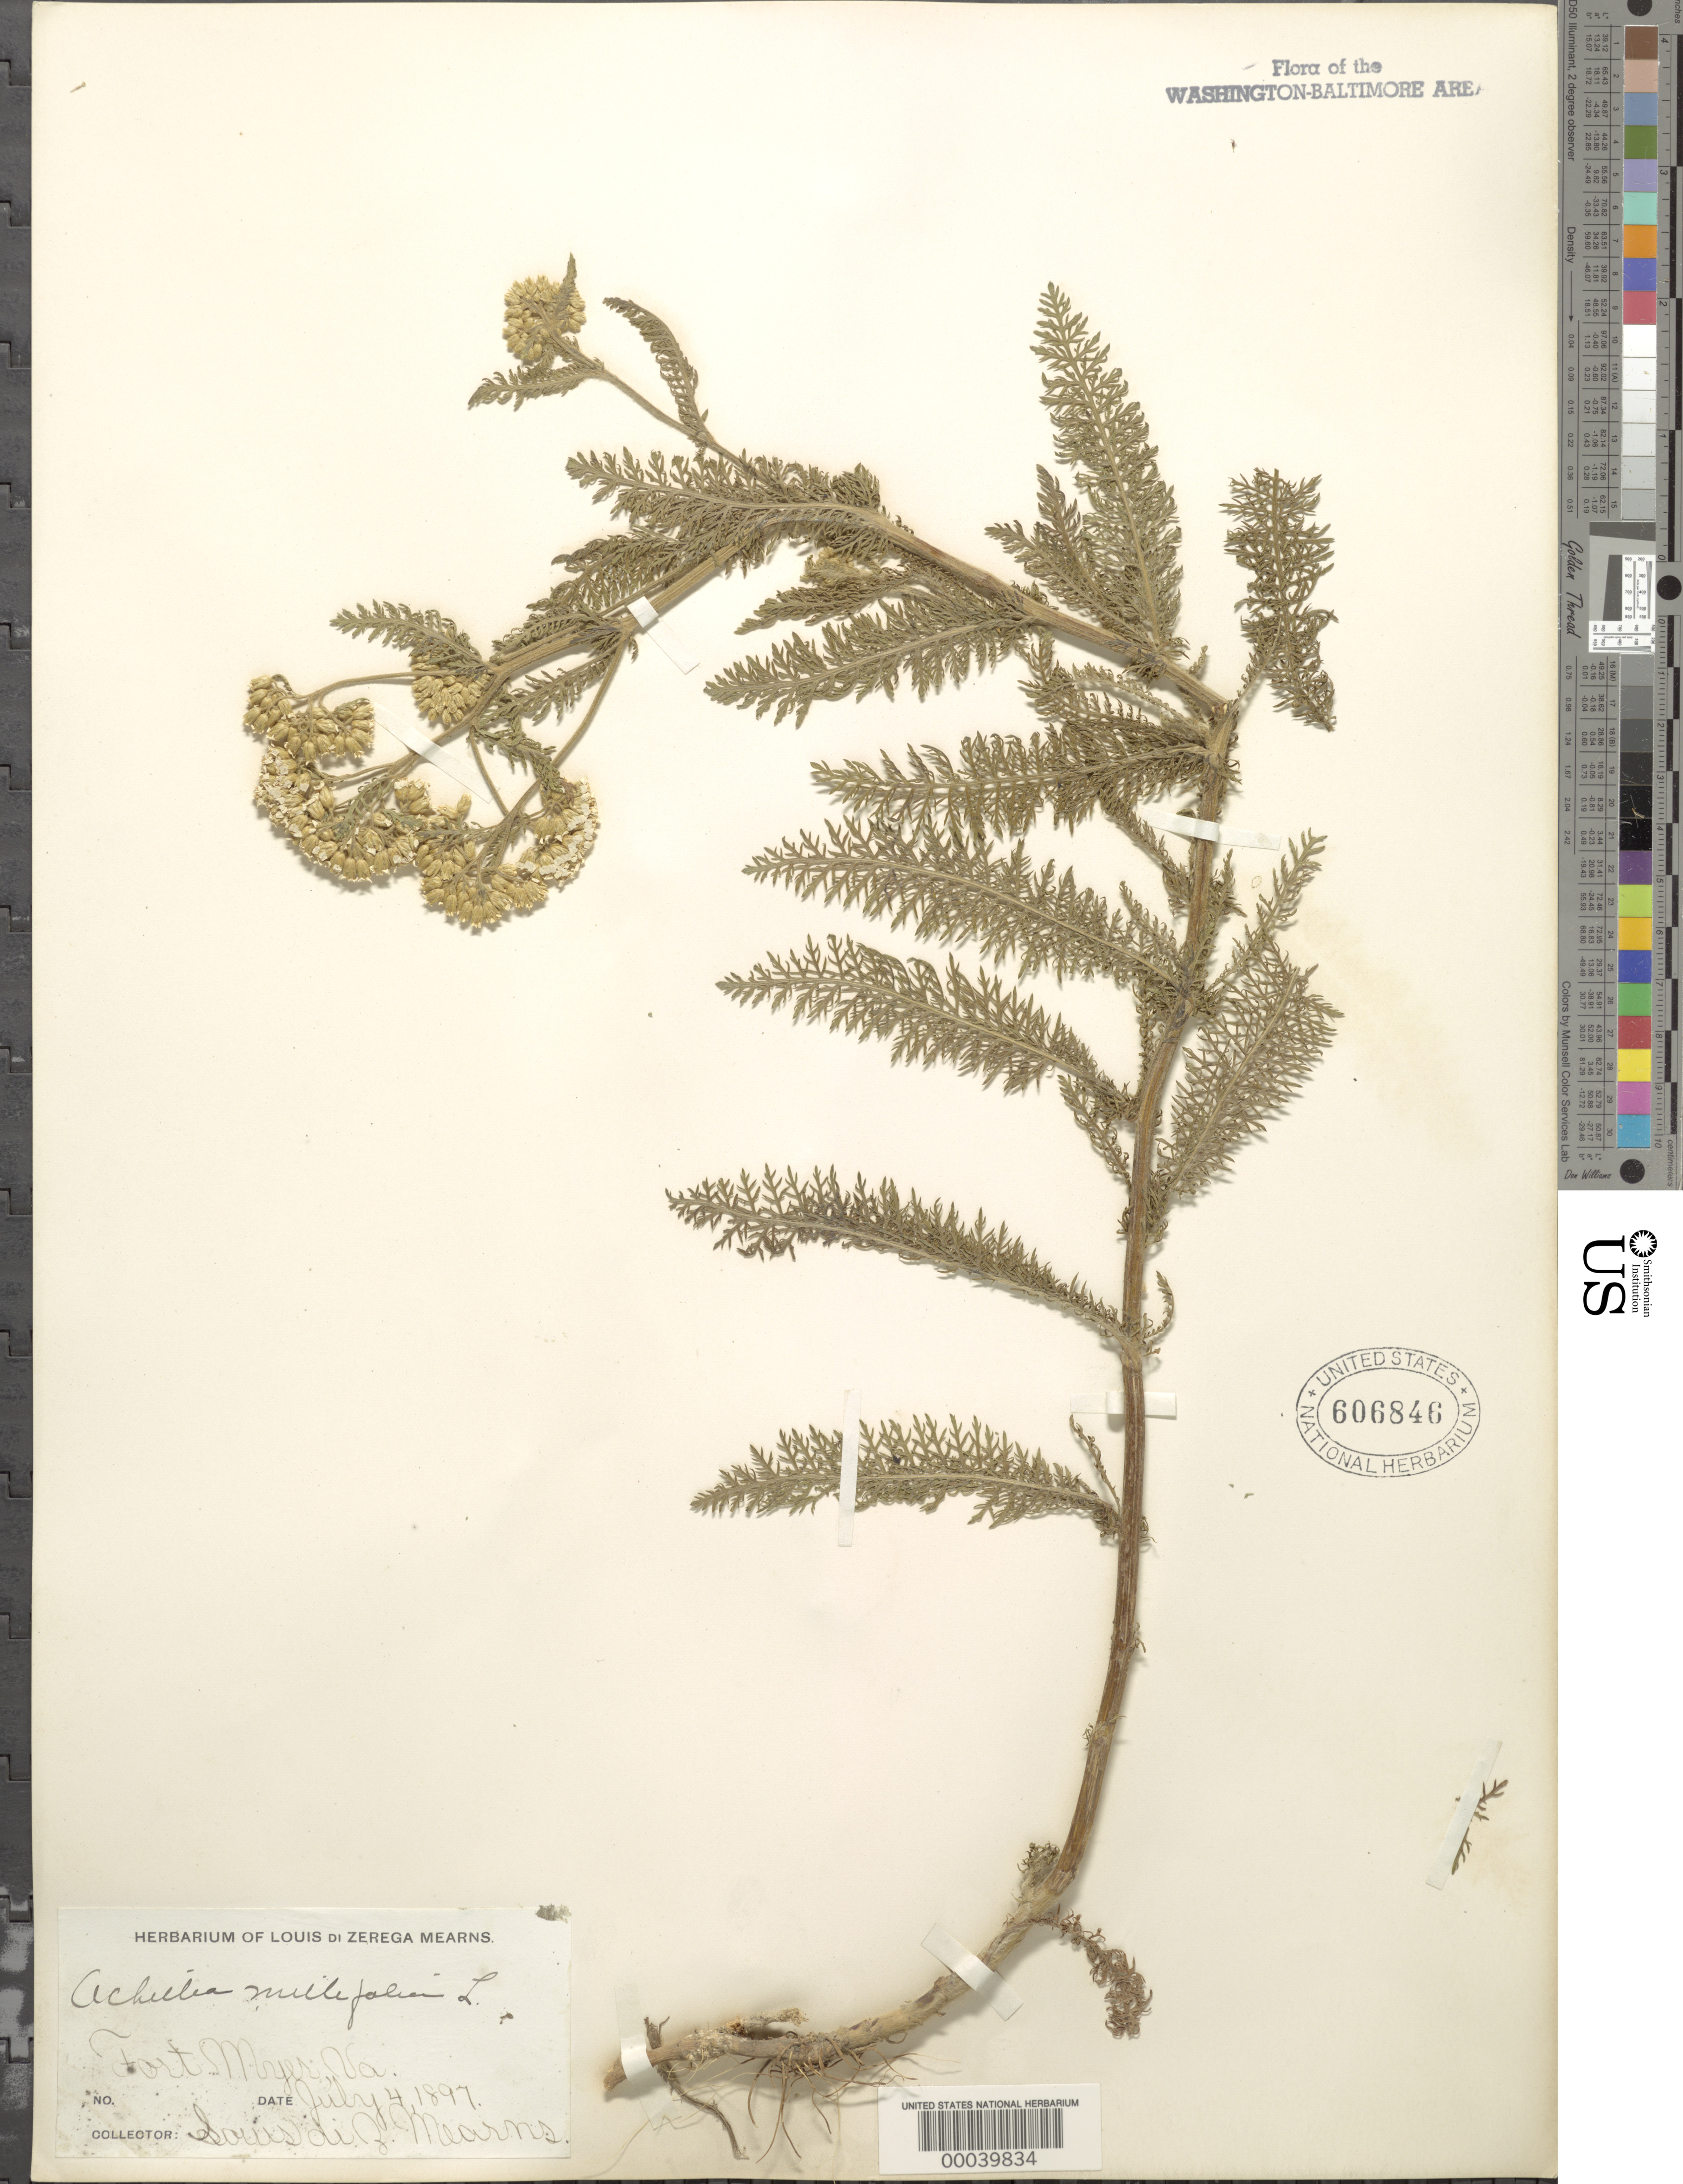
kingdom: Plantae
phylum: Tracheophyta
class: Magnoliopsida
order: Asterales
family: Asteraceae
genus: Achillea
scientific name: Achillea millefolium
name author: L.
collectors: L. D. Mearns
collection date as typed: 04 Jul 1897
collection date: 1897-07-04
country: United States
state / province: Virginia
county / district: Arlington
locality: Fort Myers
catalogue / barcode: US 606846